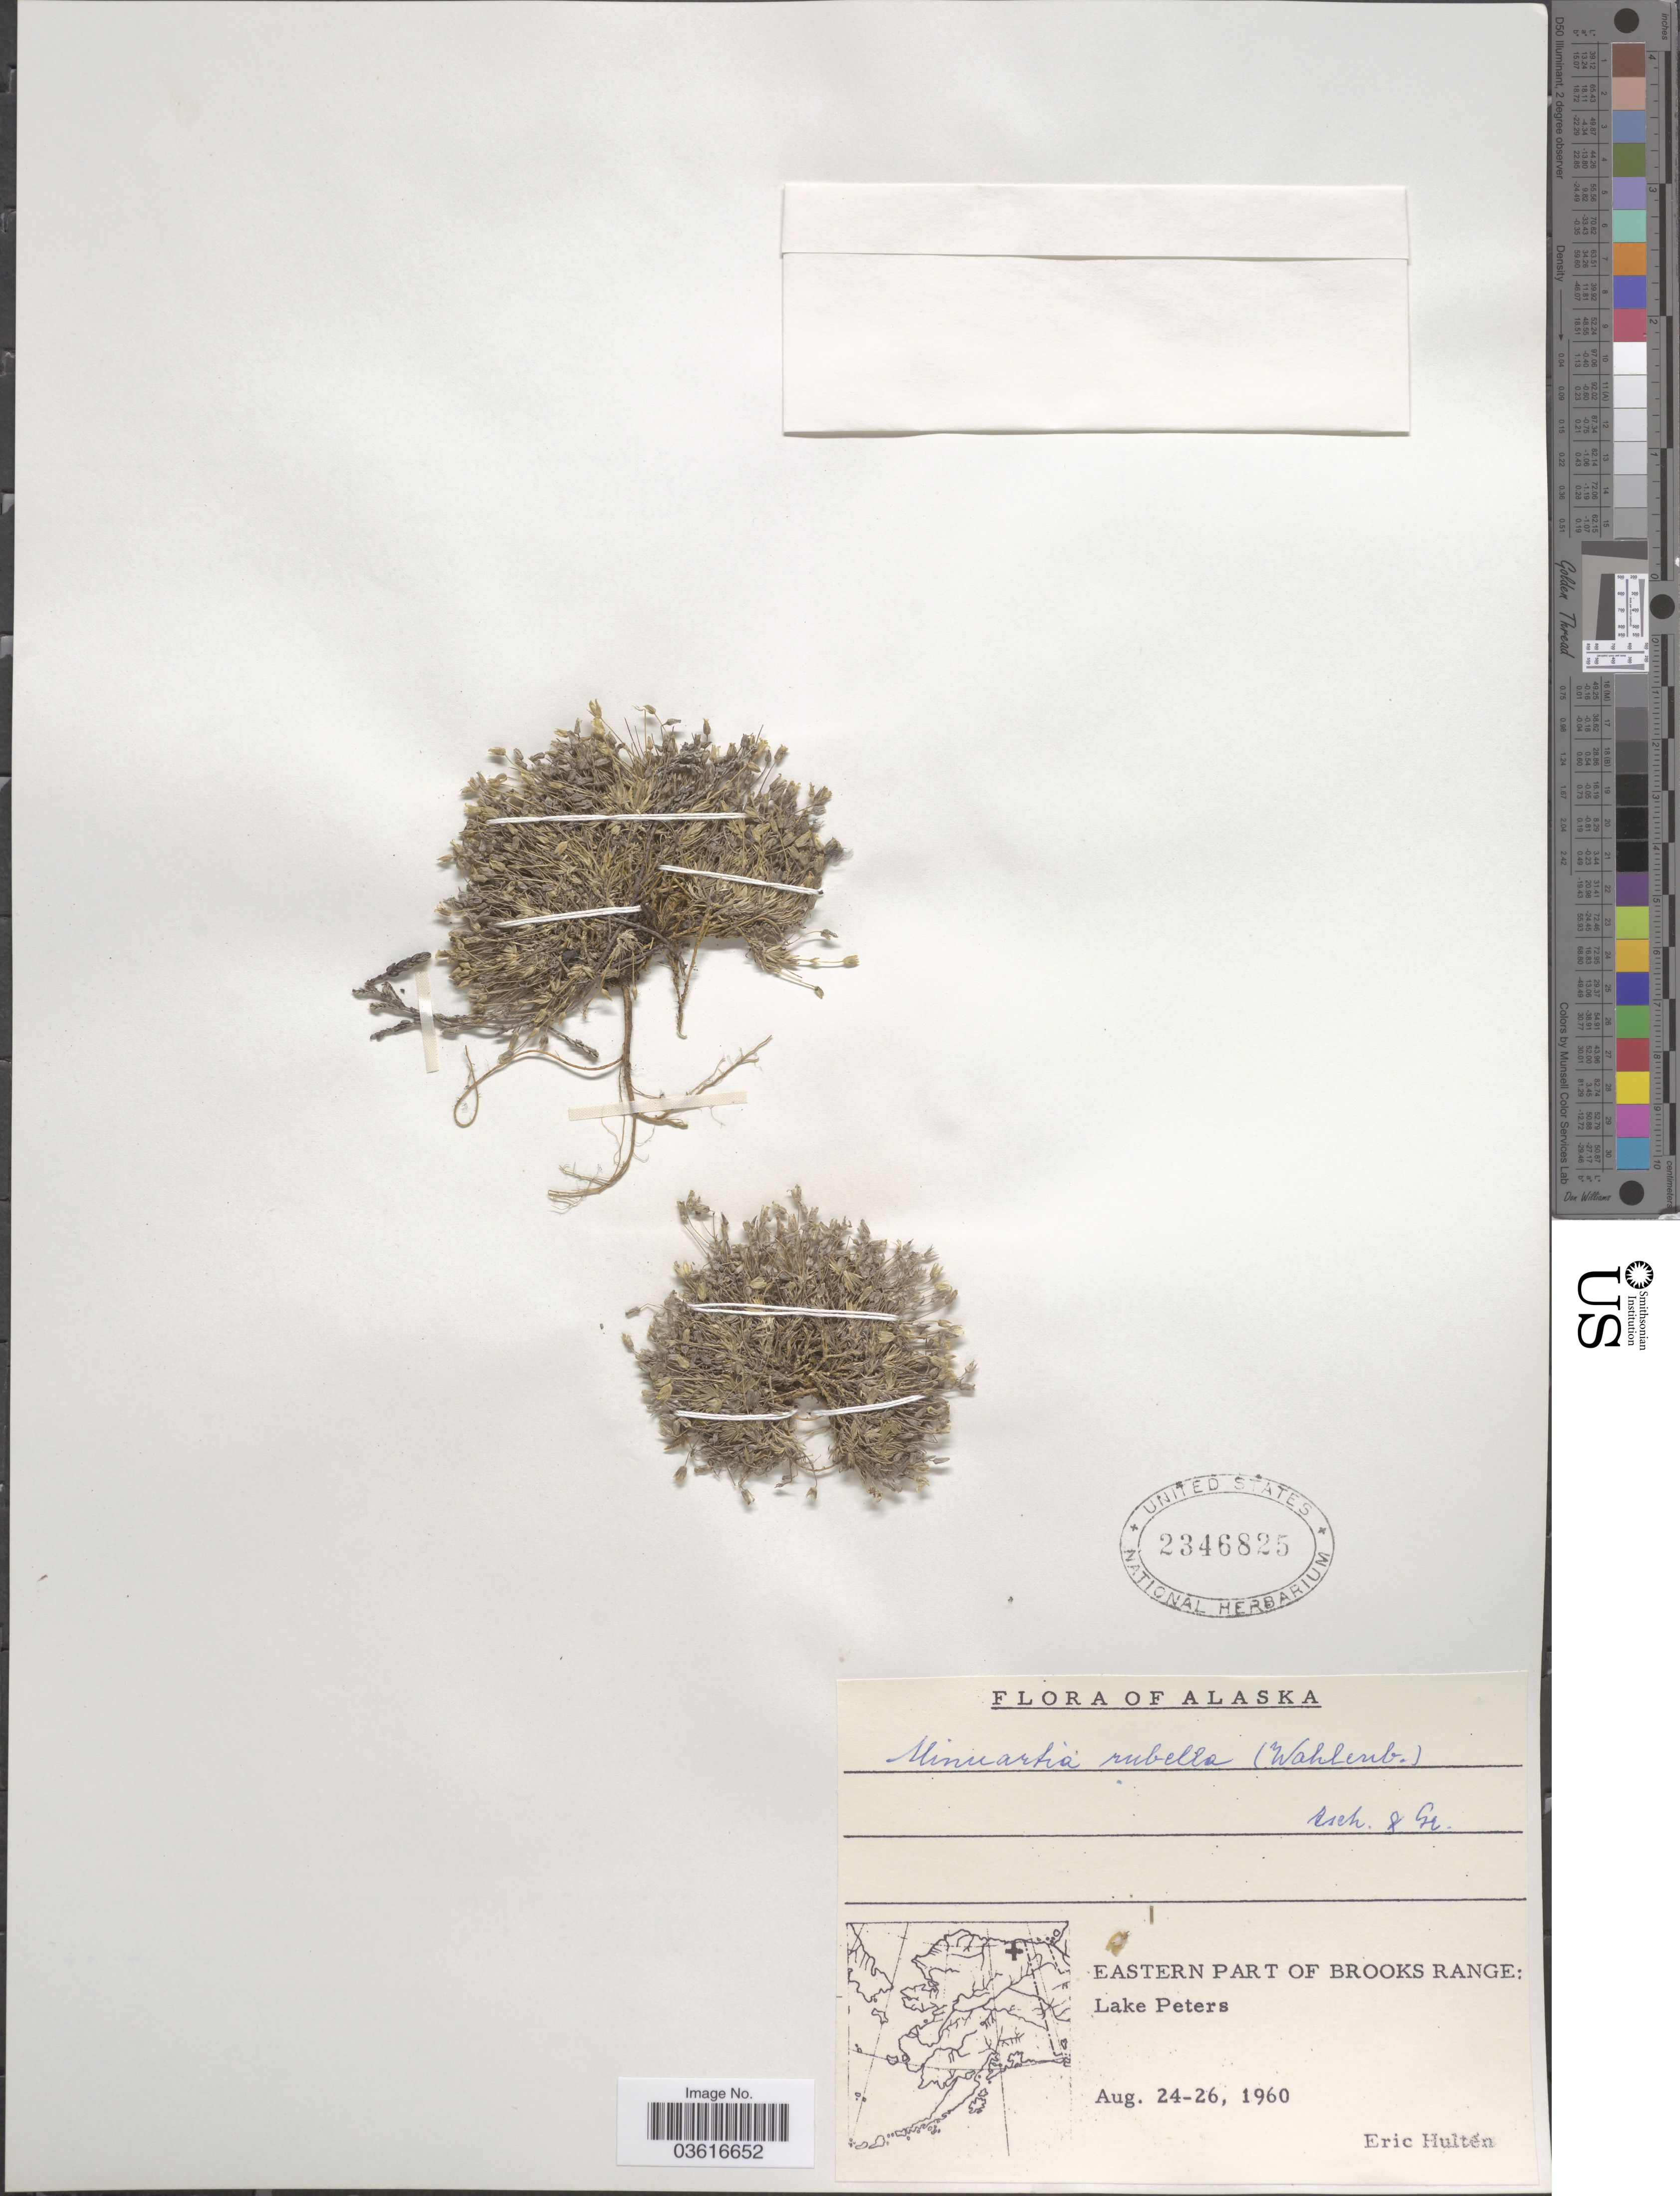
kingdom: Plantae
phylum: Tracheophyta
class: Magnoliopsida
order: Caryophyllales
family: Caryophyllaceae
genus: Minuartia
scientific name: Minuartia rubella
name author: (Wahlenb.) Hiern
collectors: E. G. Hultén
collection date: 1960-08-24/1960-08-26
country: United States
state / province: Alaska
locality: Eastern Part of Brooks Range: Lake Peters.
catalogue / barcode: US 2346825